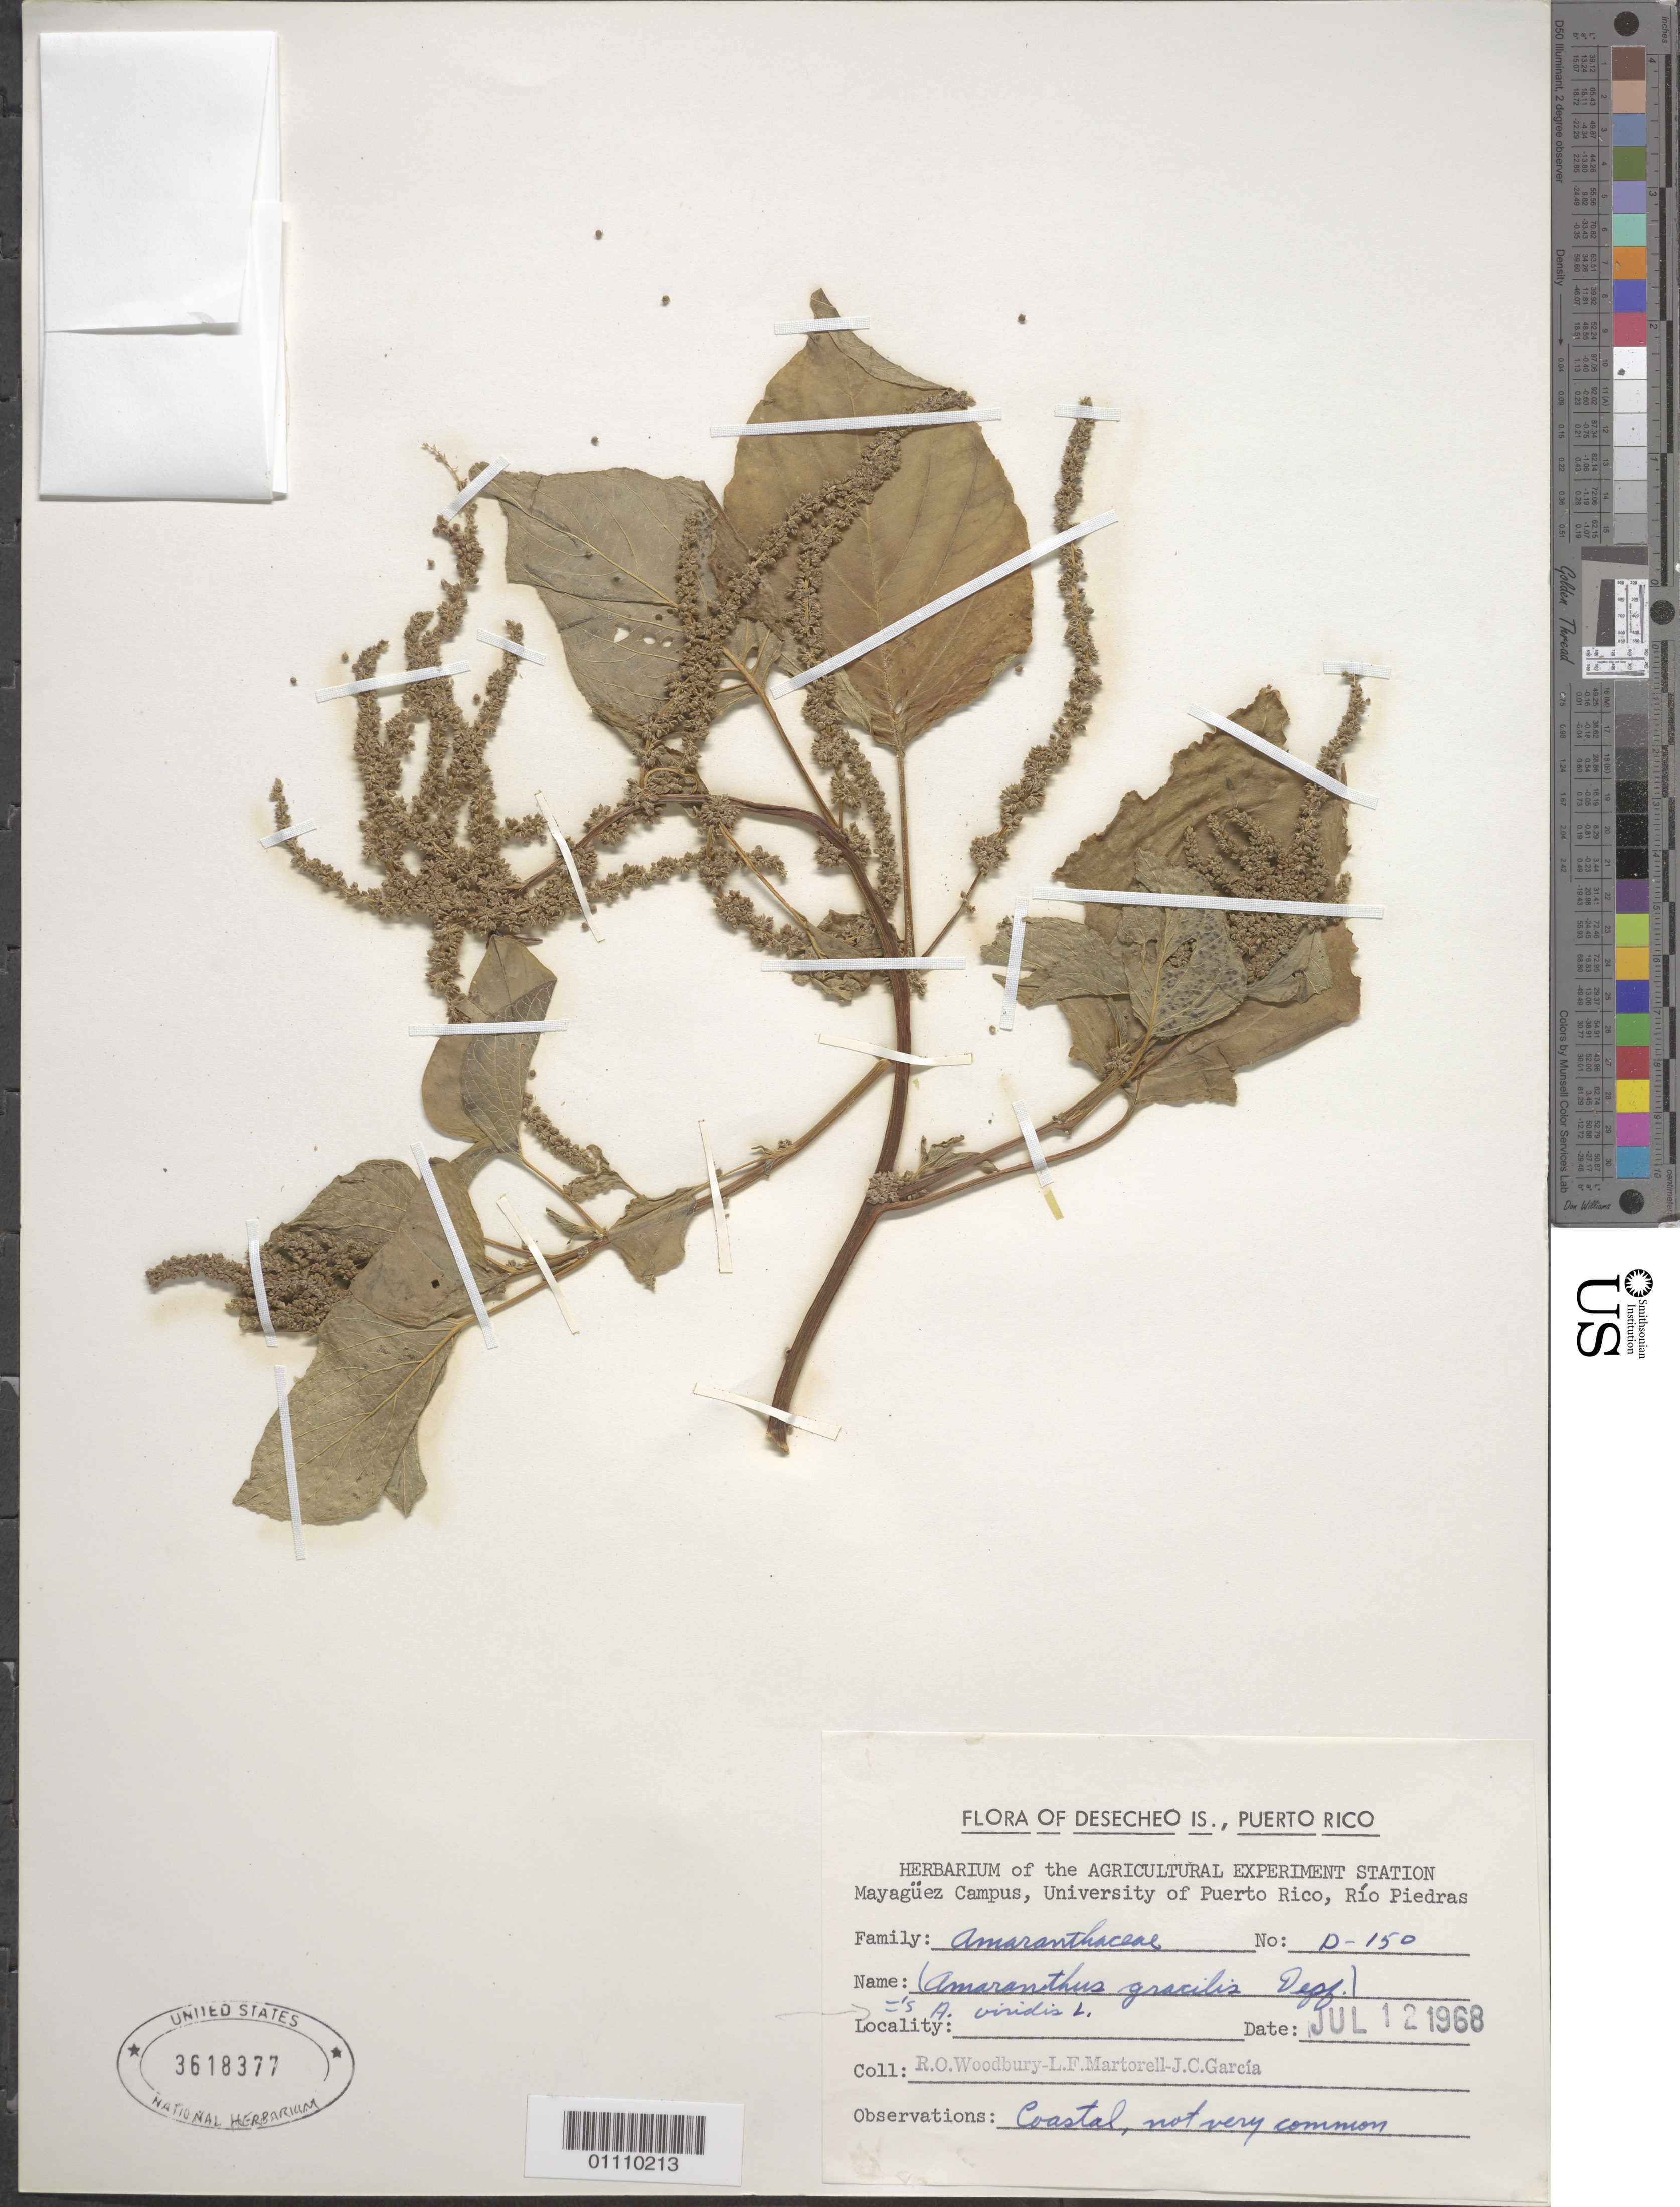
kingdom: Plantae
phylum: Tracheophyta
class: Magnoliopsida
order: Caryophyllales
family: Amaranthaceae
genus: Amaranthus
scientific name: Amaranthus viridis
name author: L.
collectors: R. O. Woodbury, L. Martorell & J. García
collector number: D-150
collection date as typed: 12 Jul 1968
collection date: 1968-07-12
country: Puerto Rico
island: Desecheo I.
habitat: Coastal, not very common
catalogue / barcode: US 3618377